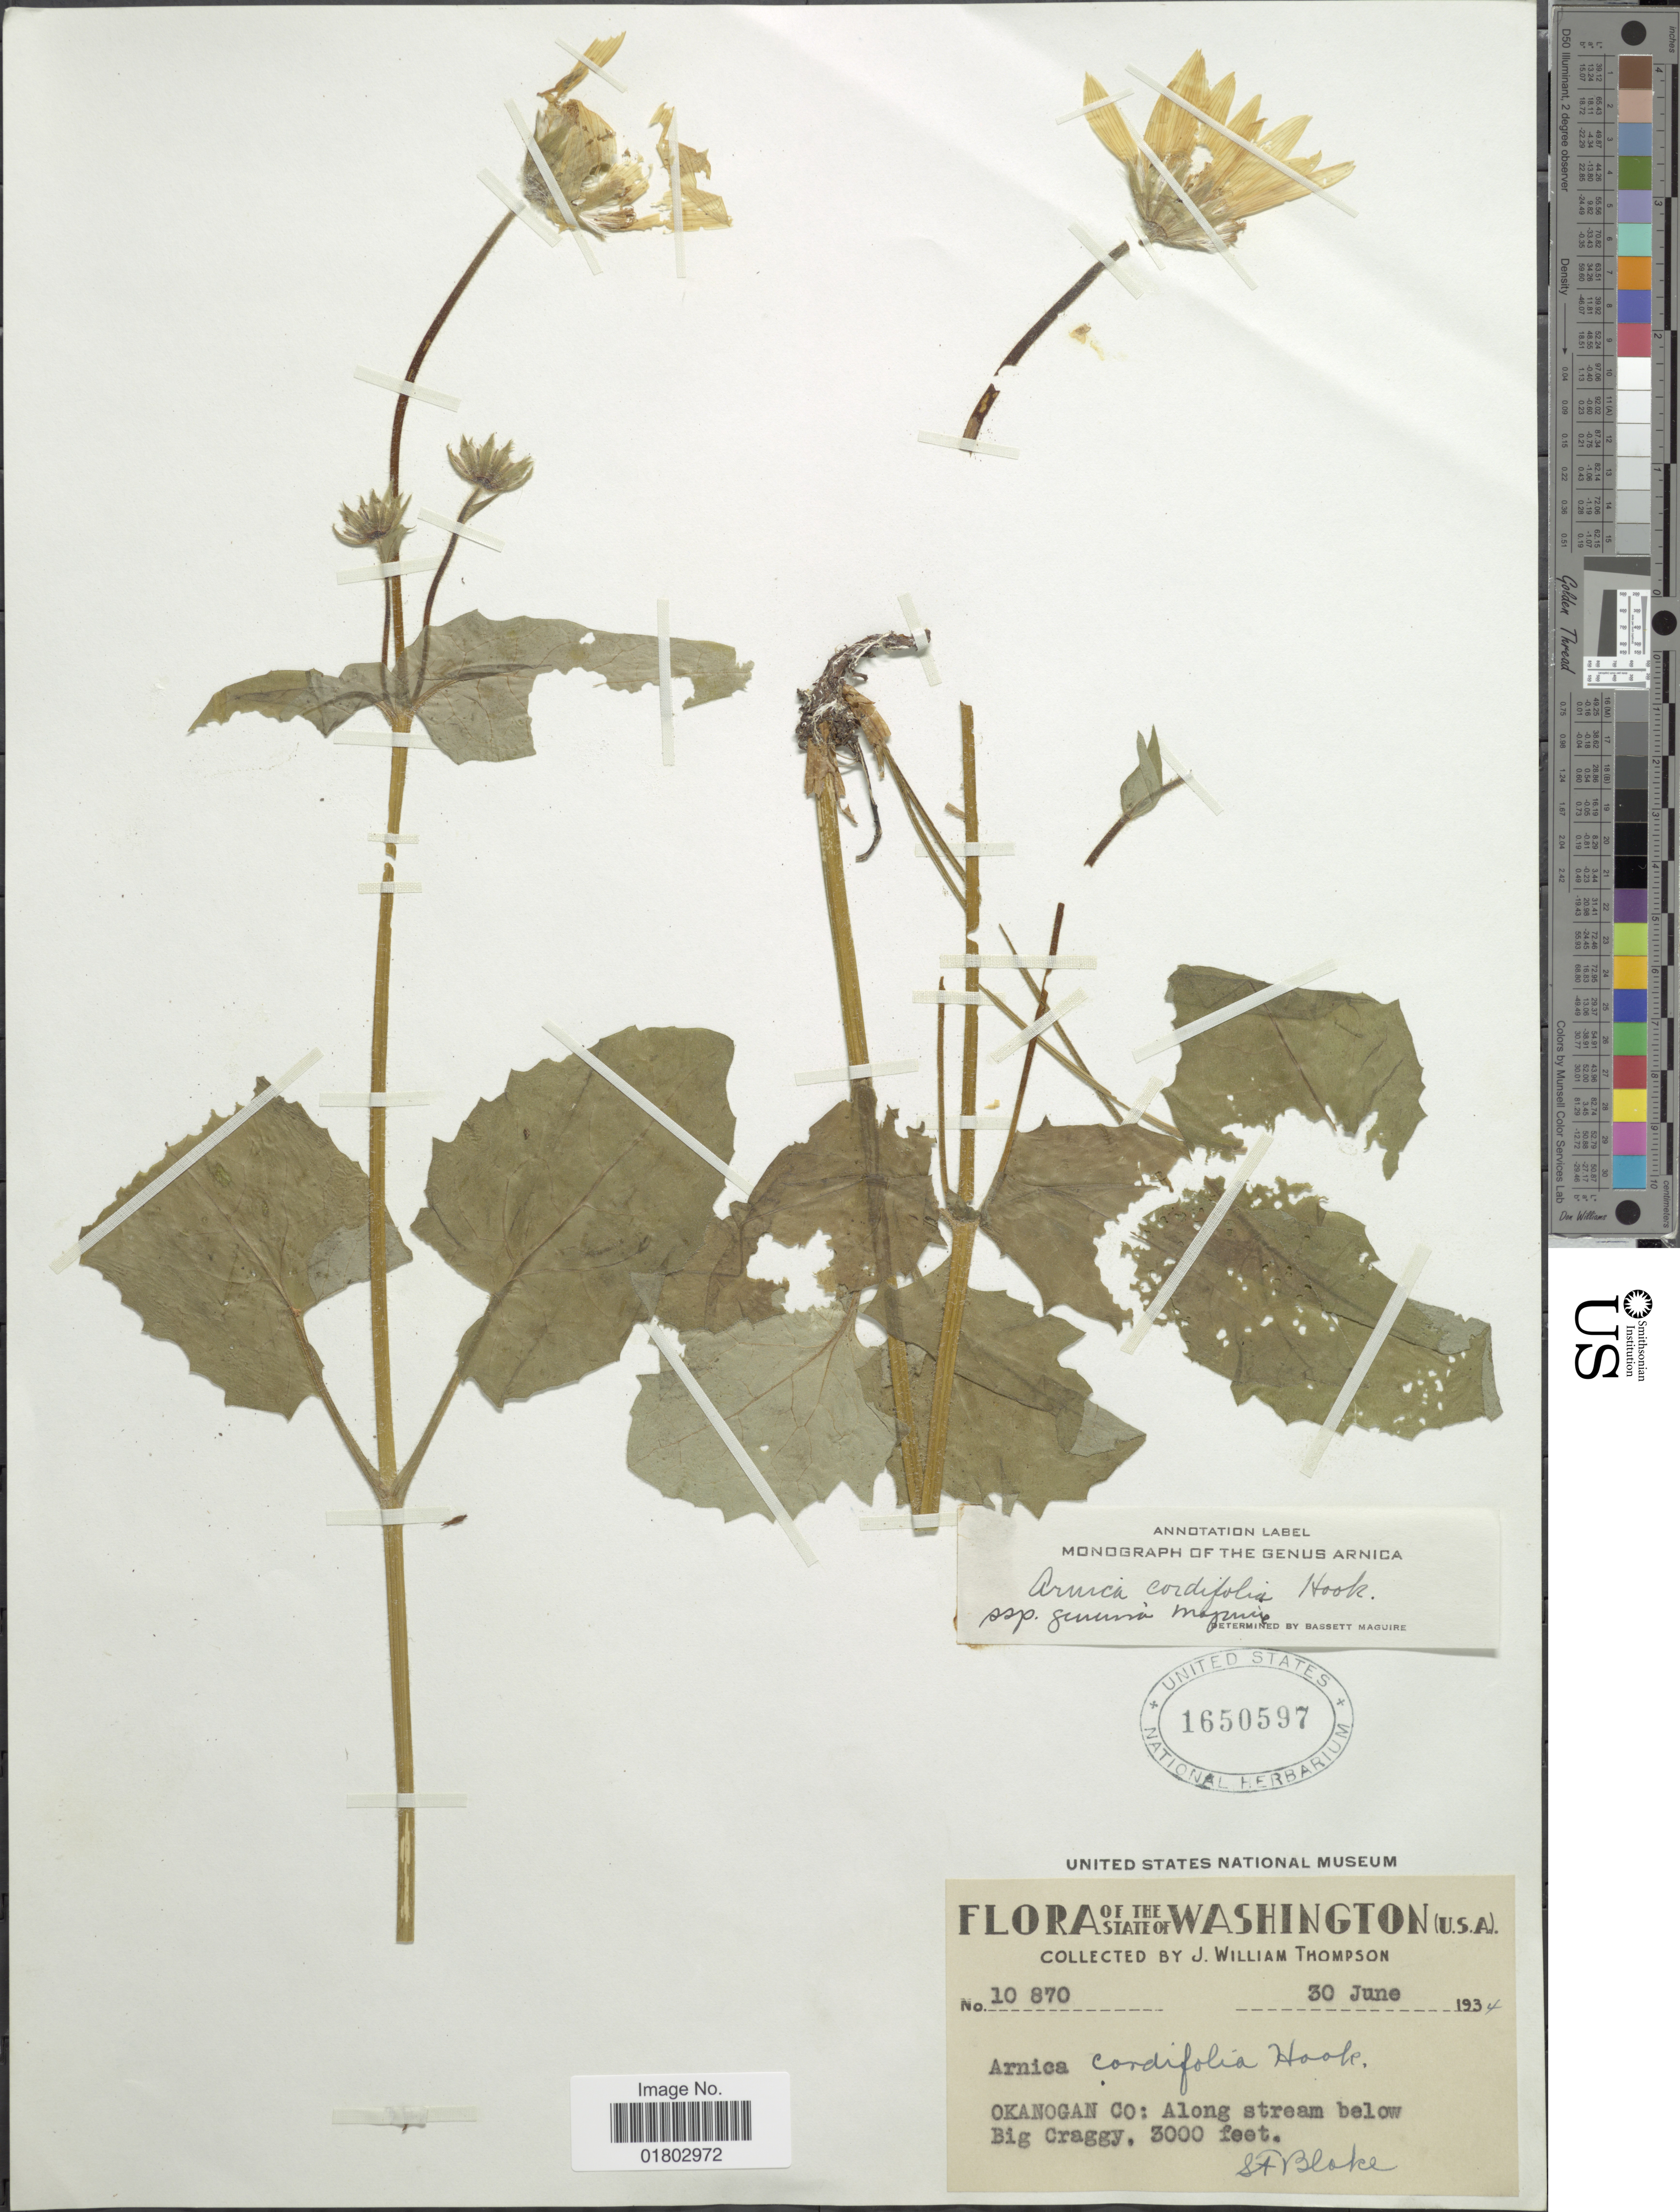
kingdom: Plantae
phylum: Tracheophyta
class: Magnoliopsida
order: Asterales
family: Asteraceae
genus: Arnica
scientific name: Arnica cordifolia subsp. genuina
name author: Maguire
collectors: J. W. Thompson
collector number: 10870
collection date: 1934-06-30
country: United States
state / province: Washington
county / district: Okanogan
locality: Okanogan Co: Along stream below Big Craggy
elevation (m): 914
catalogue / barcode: US 1650597